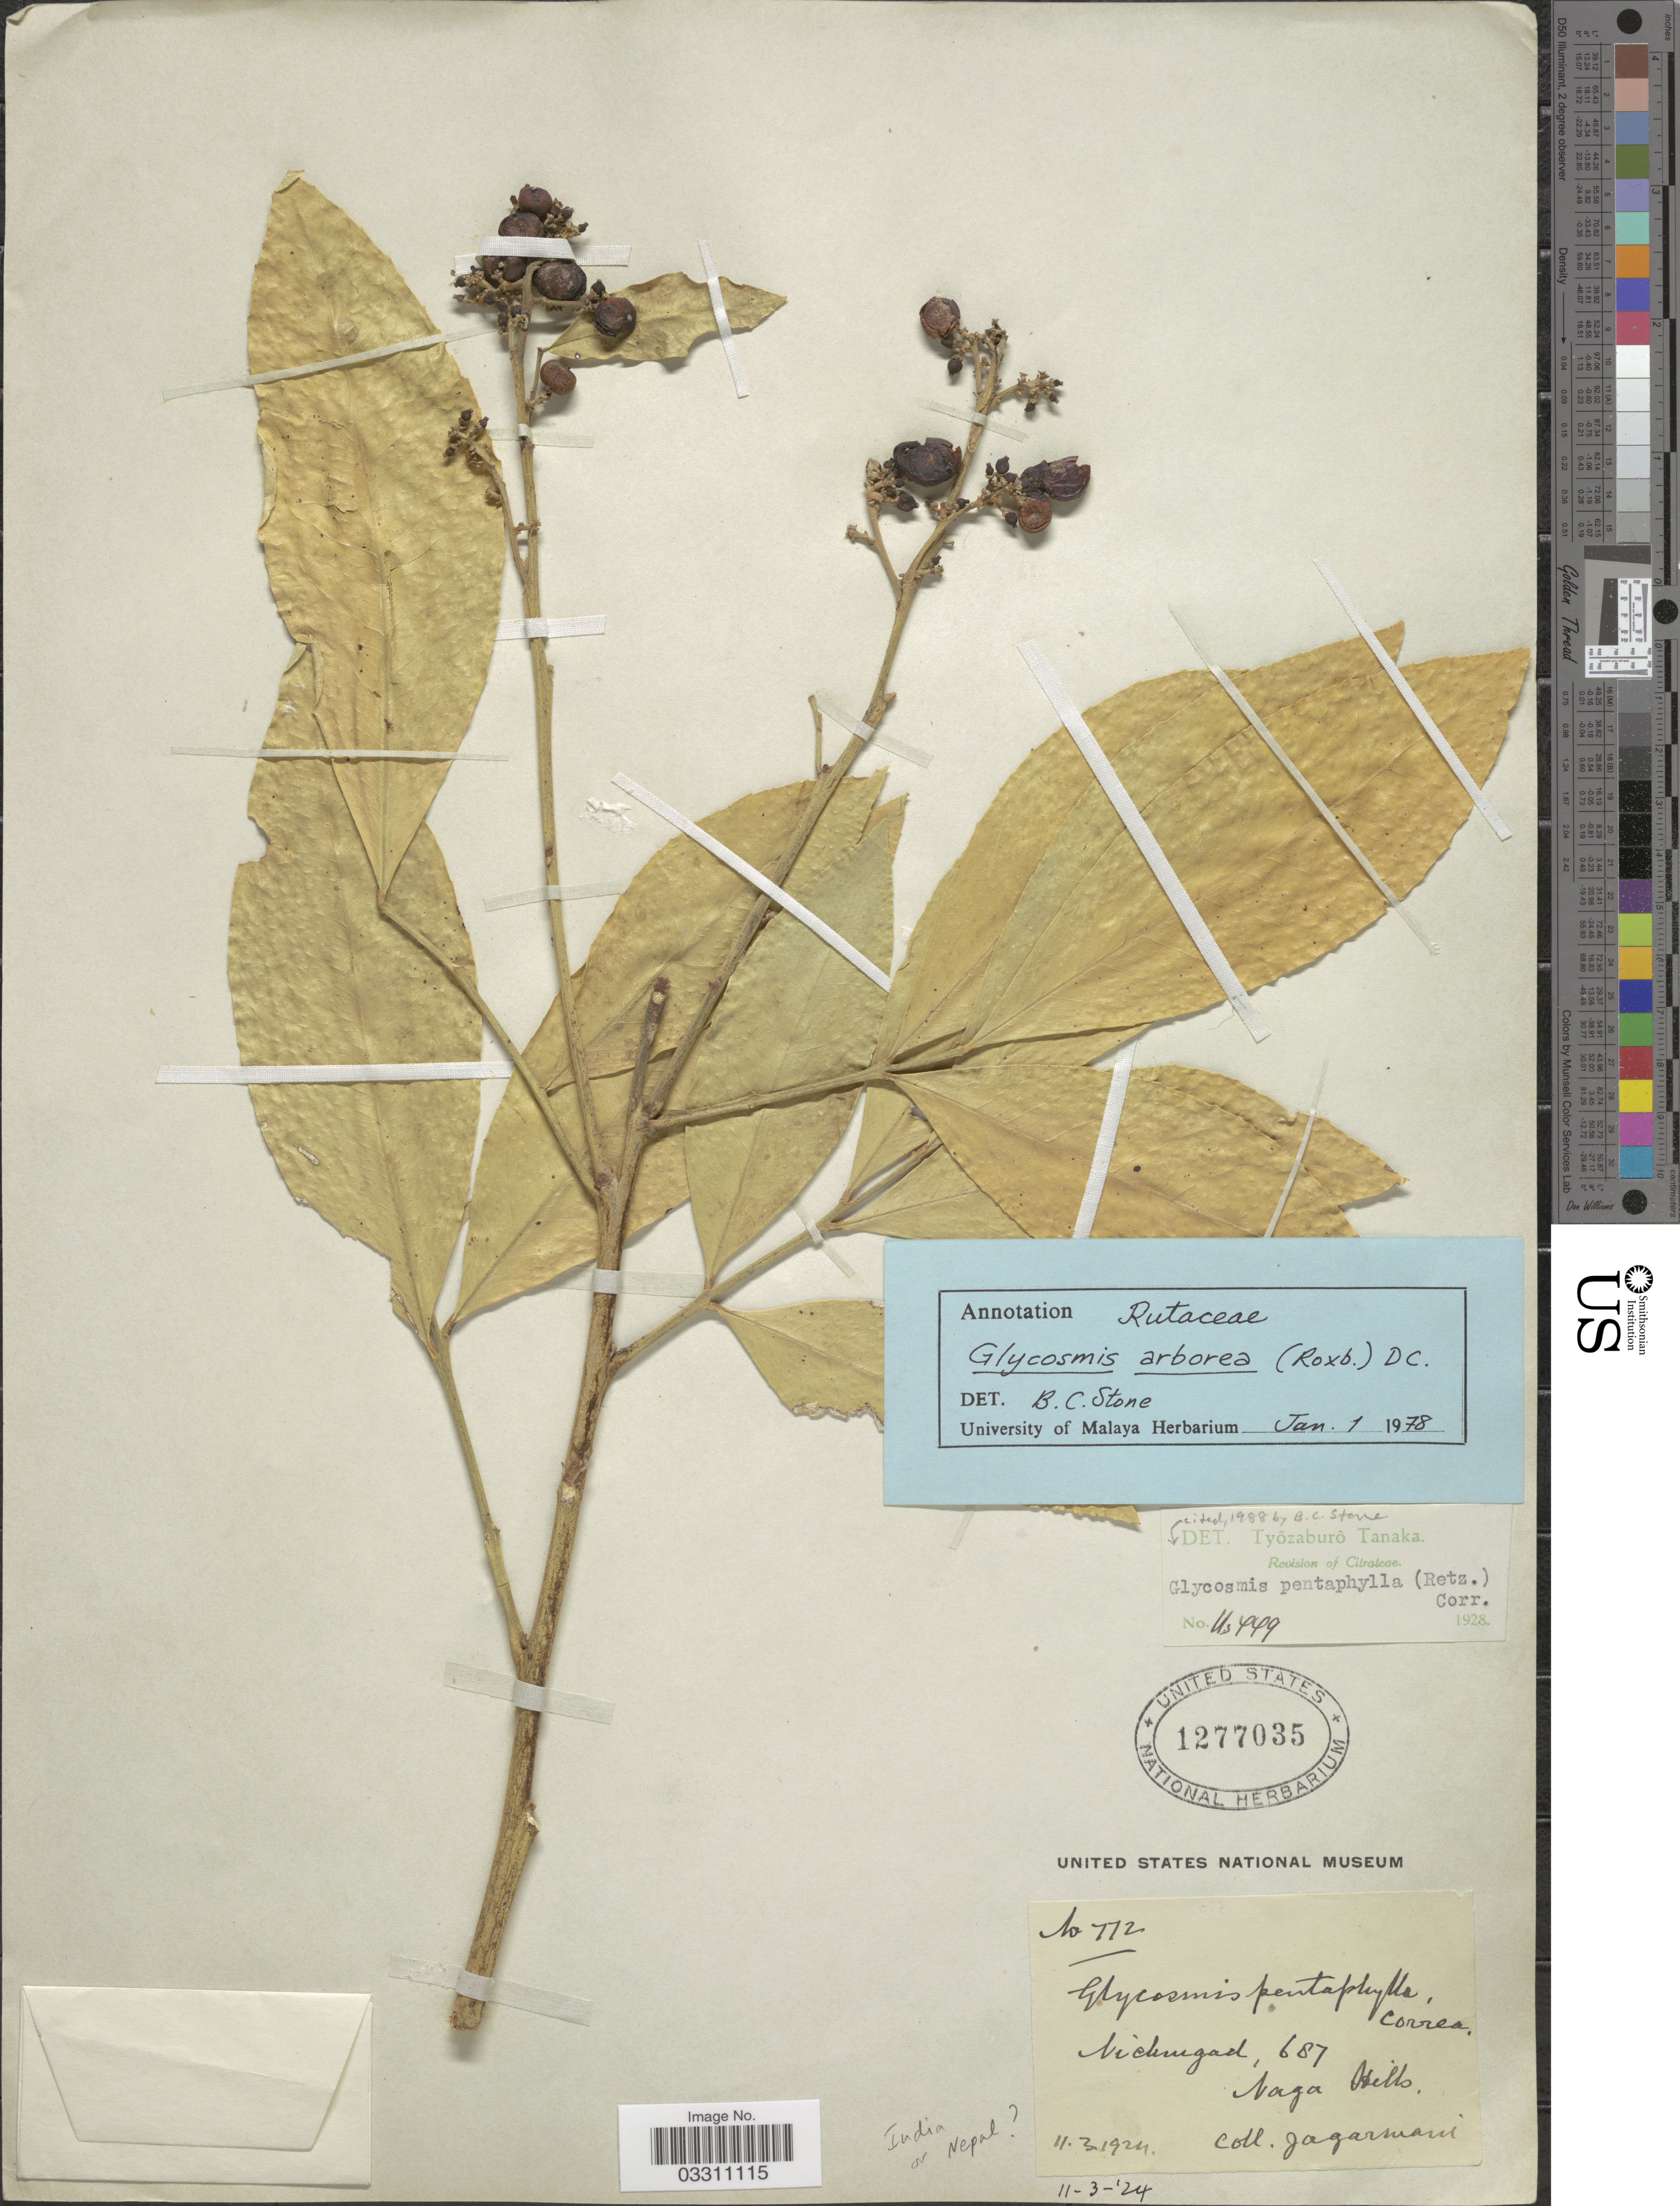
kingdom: Plantae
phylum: Tracheophyta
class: Magnoliopsida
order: Sapindales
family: Rutaceae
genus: Glycosmis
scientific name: Glycosmis pentaphylla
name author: (Retz.) DC.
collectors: -. Jagarmani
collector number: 772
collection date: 1924-03-11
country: India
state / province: Nagaland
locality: India or Nepal, Nichugad, Naga Hills.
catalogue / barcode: US 1277035